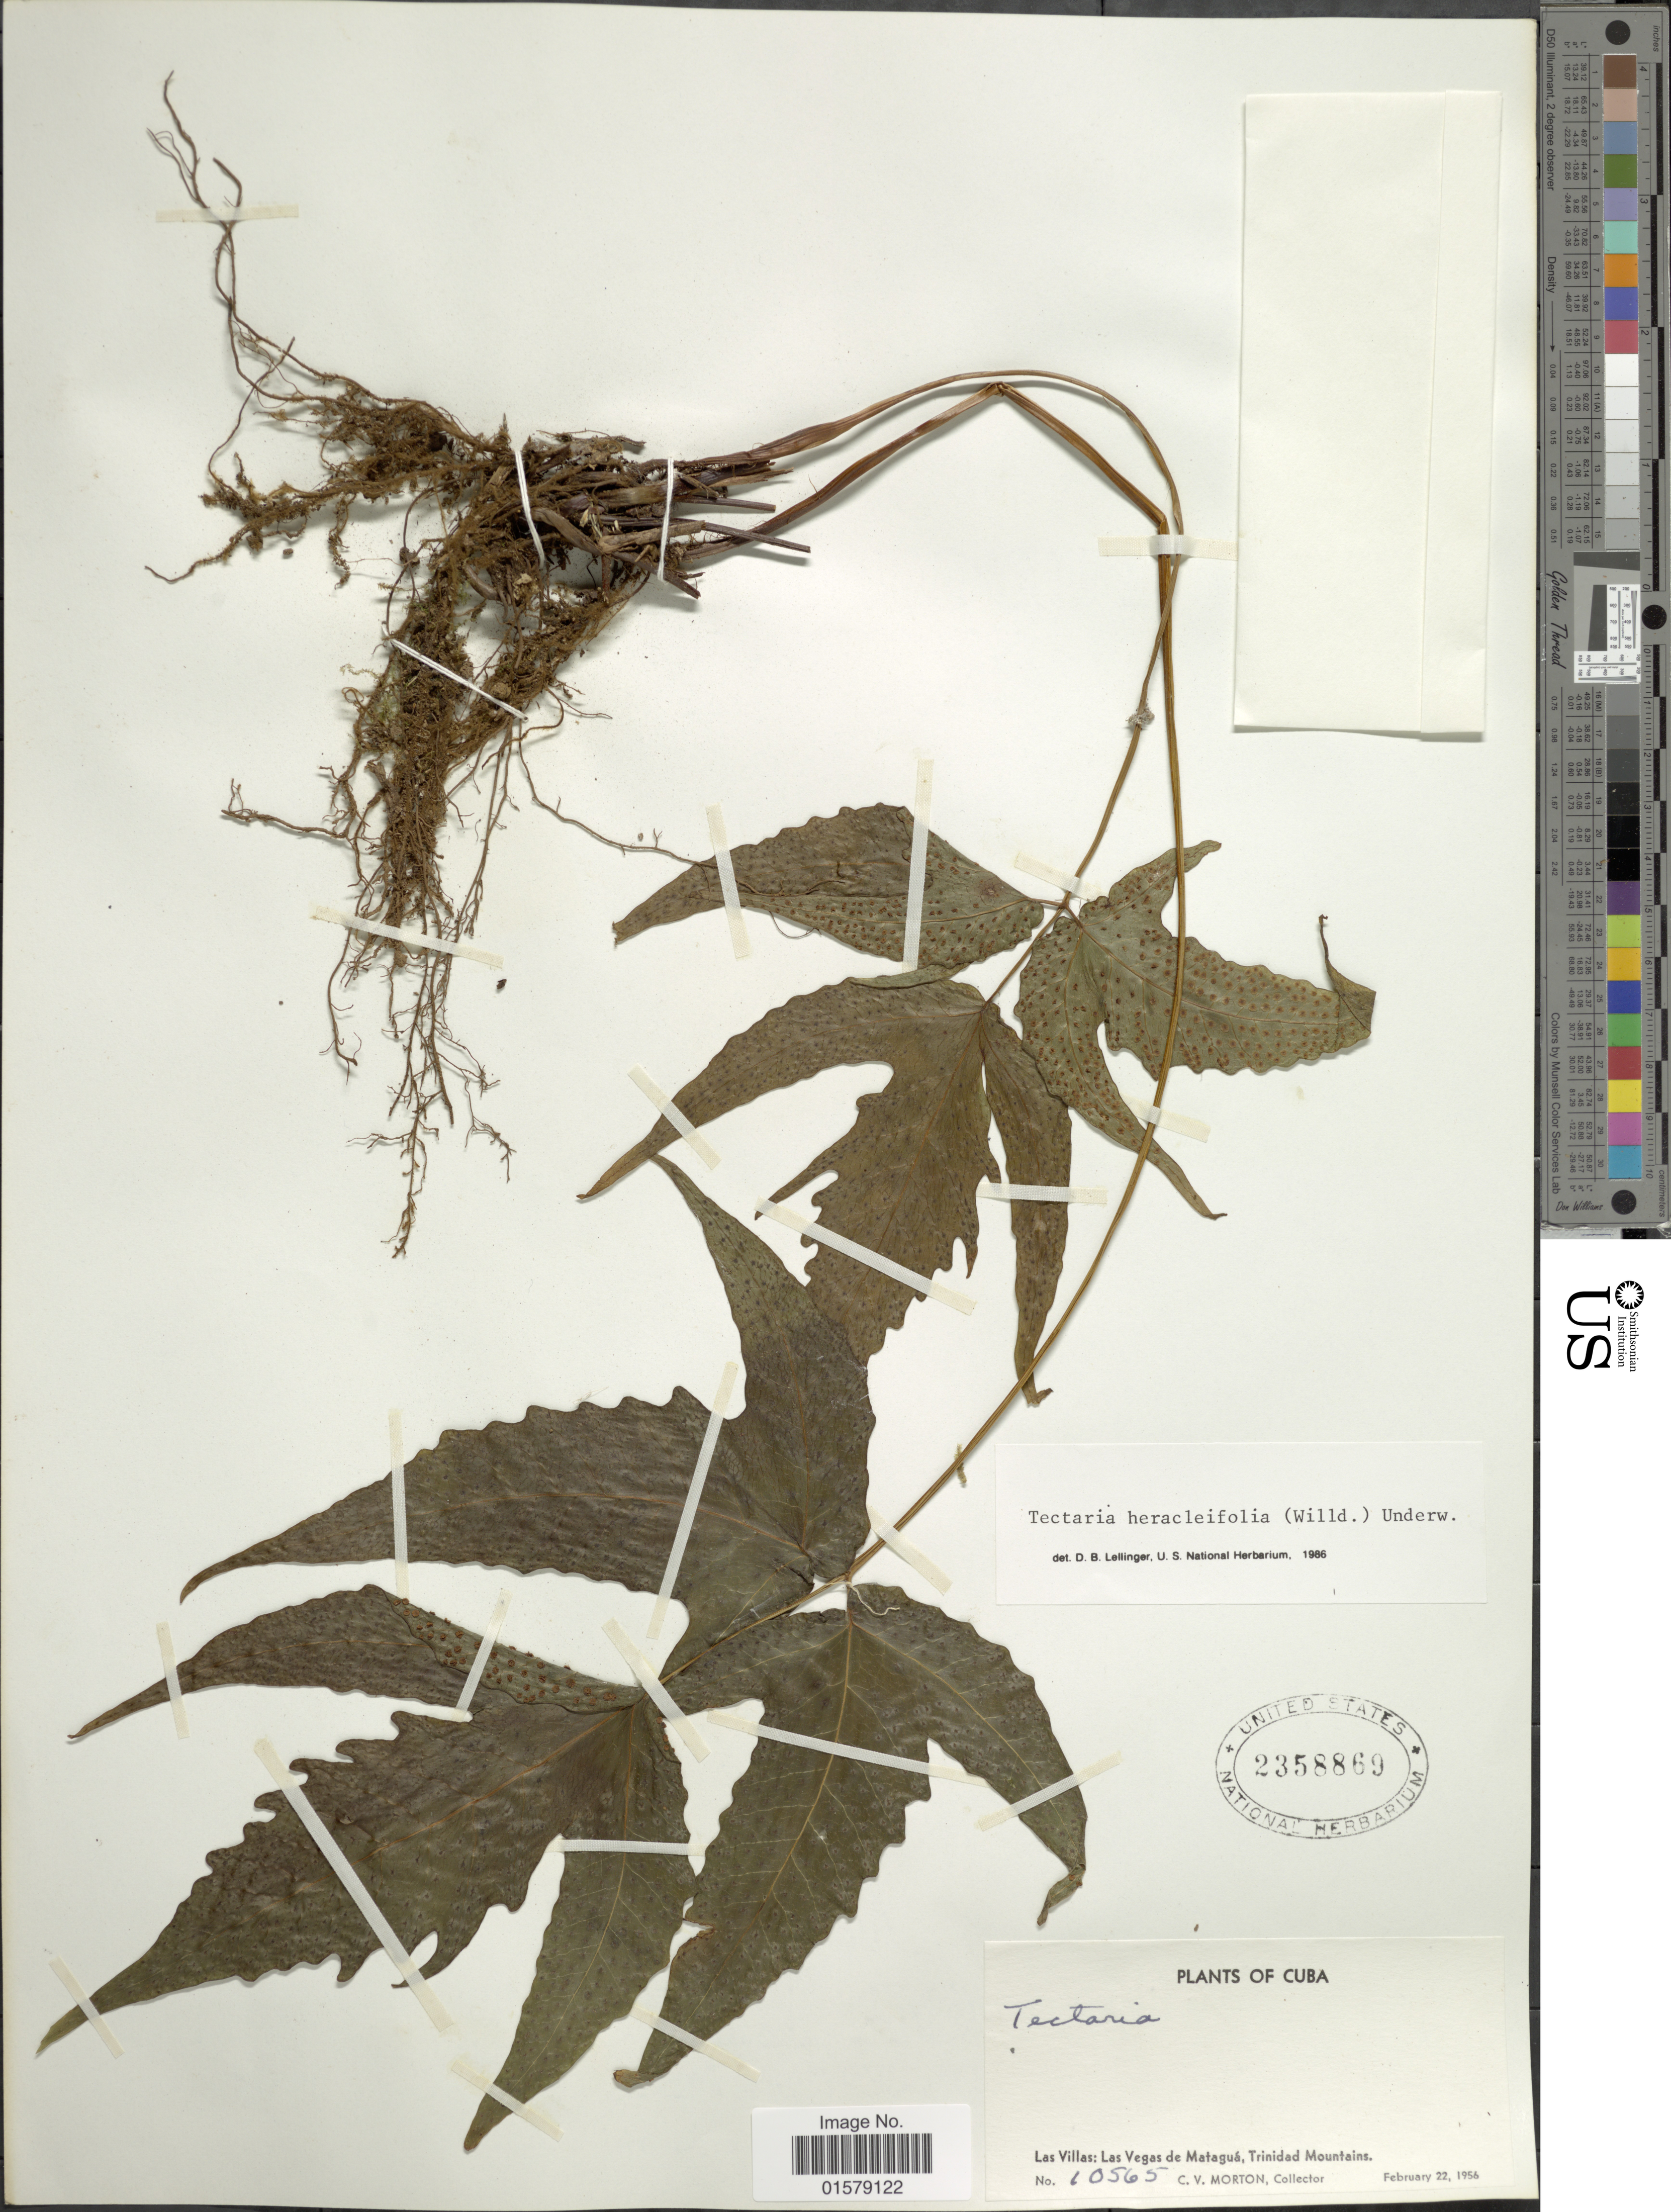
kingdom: Plantae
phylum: Tracheophyta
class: Polypodiopsida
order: Polypodiales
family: Tectariaceae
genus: Tectaria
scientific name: Tectaria heracleifolia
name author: (Willd.) Underw.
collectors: C. V. Morton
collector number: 10565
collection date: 1956-02-22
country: Cuba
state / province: Las Villas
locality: Las Vegas de Matagua, Trinidad Mountains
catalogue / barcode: US 2358869